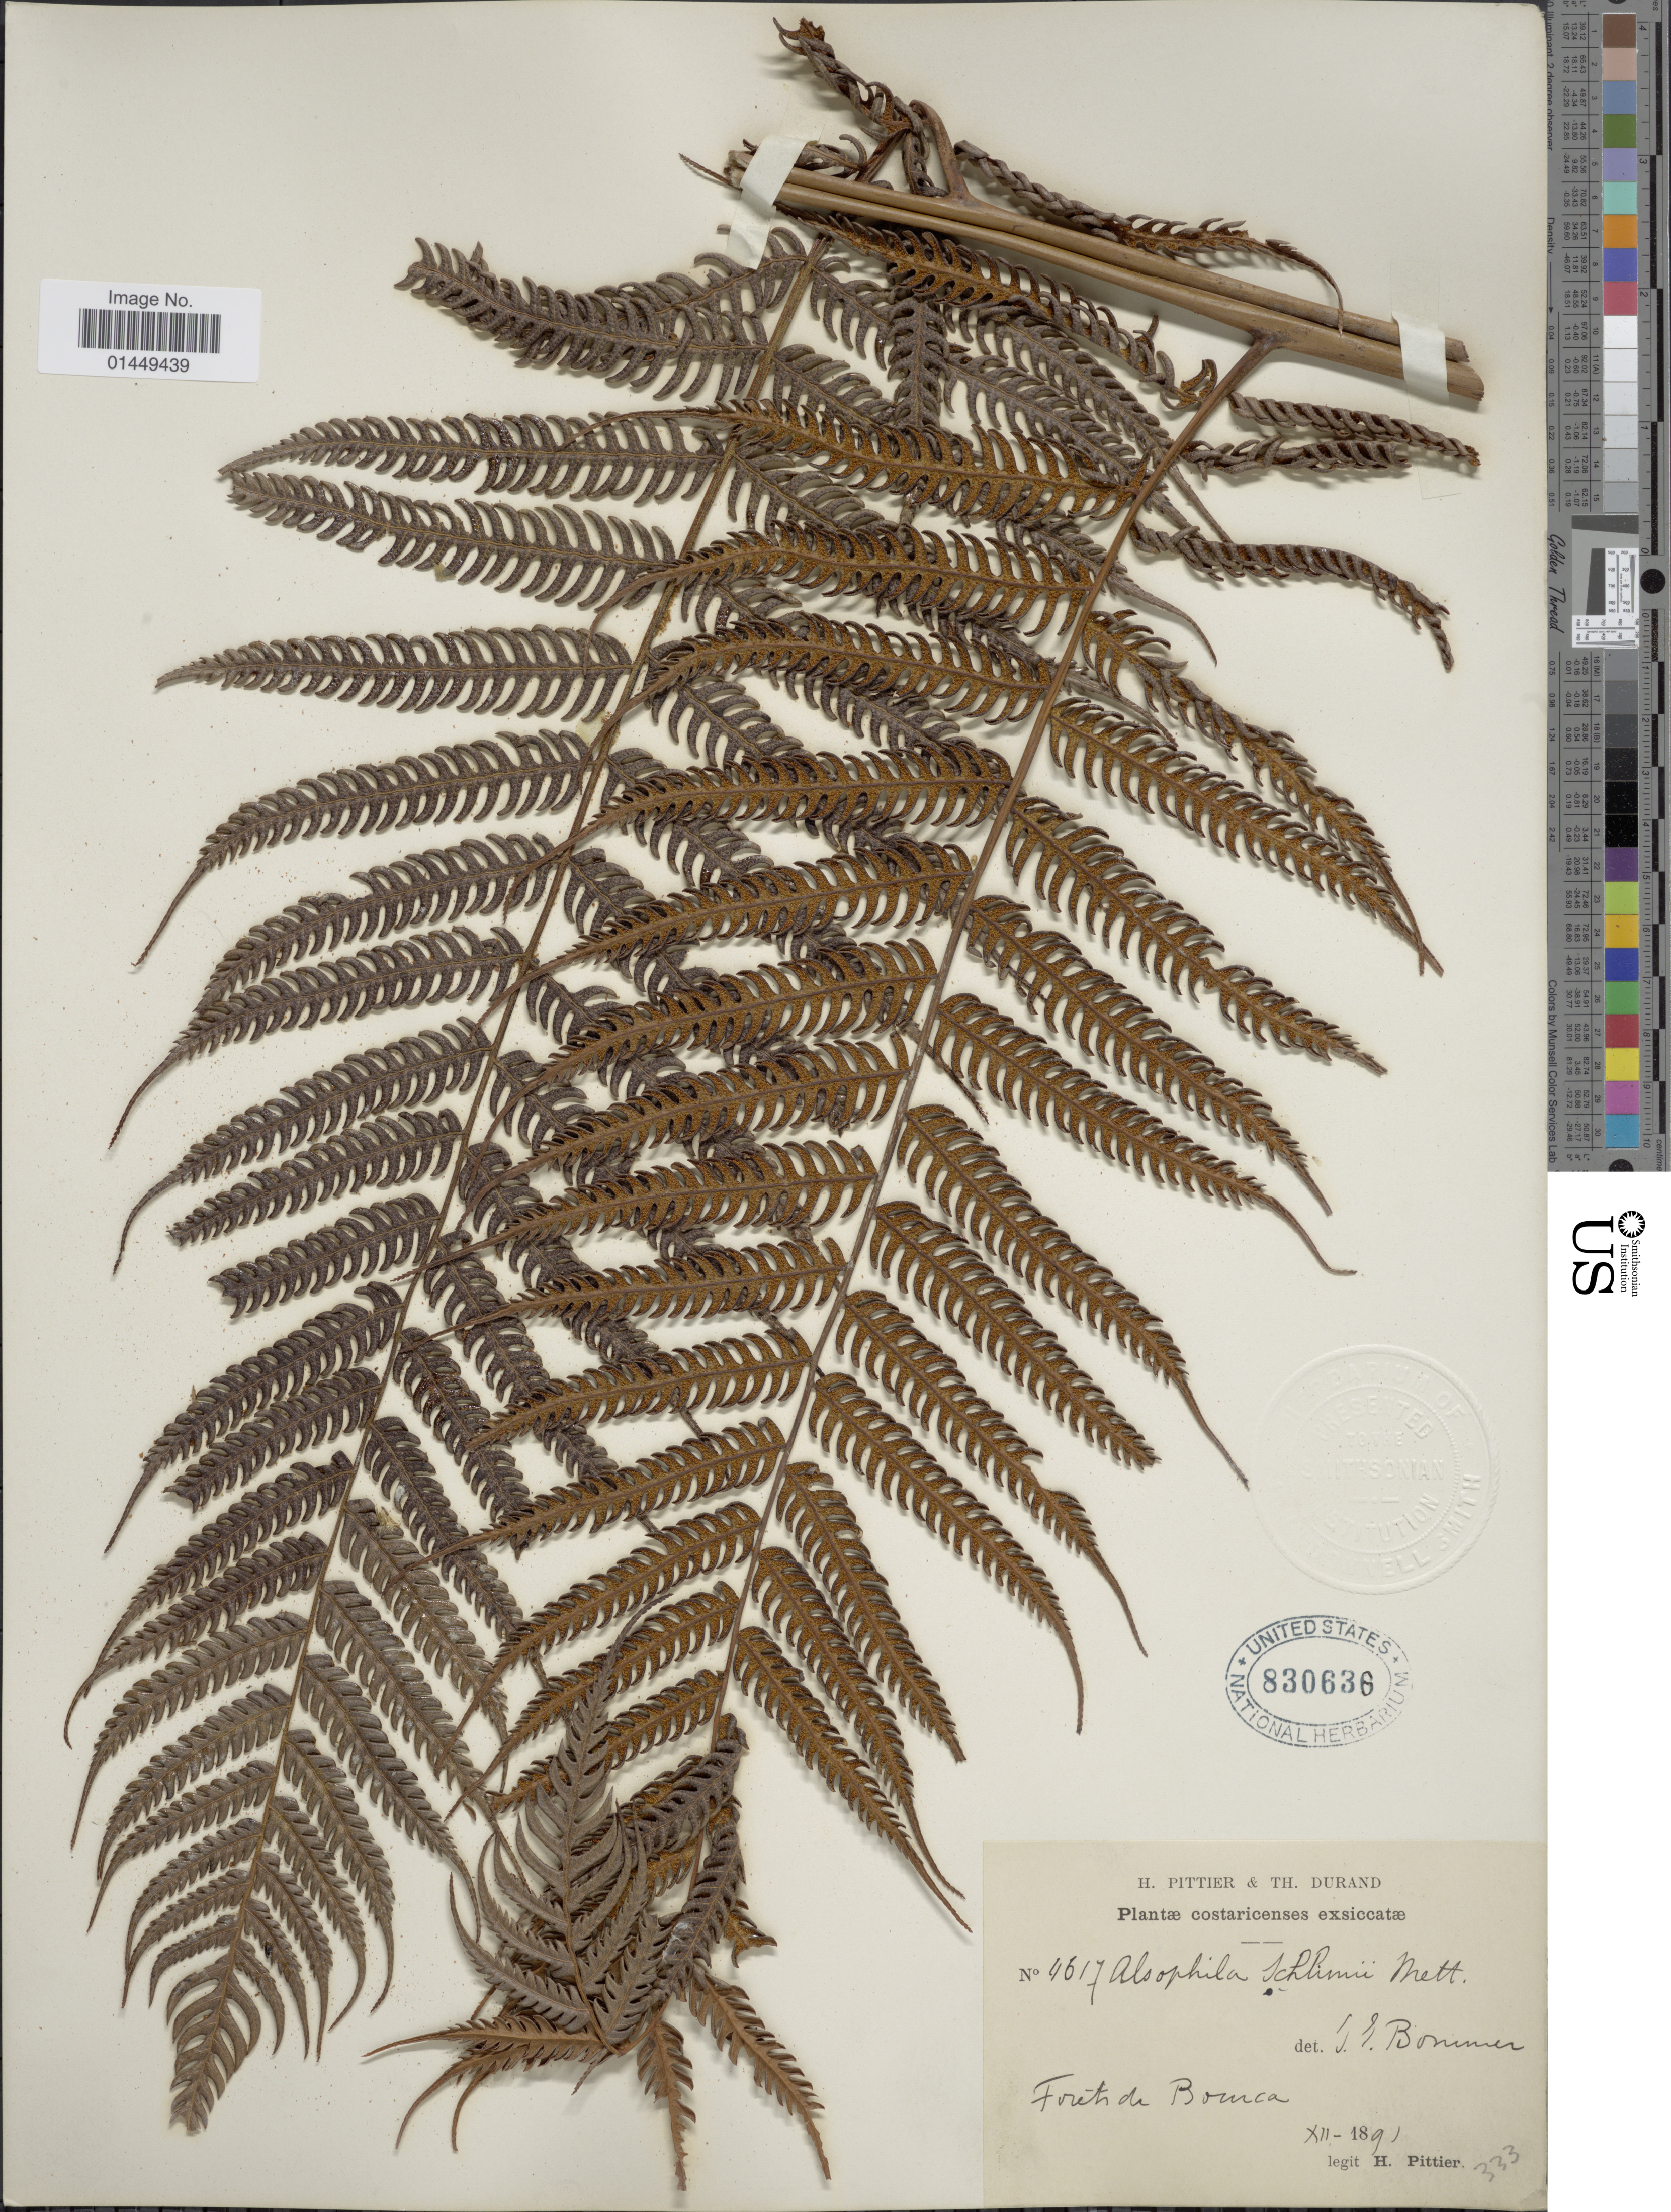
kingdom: Plantae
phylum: Tracheophyta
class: Polypodiopsida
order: Cyatheales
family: Cyatheaceae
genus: Cyathea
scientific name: Cyathea poeppigii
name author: (Hook.) Domin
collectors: H. F. Pittier & T. Durand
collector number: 4617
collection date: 1891-12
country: Costa Rica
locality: Forets de Bourca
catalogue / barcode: US 830638